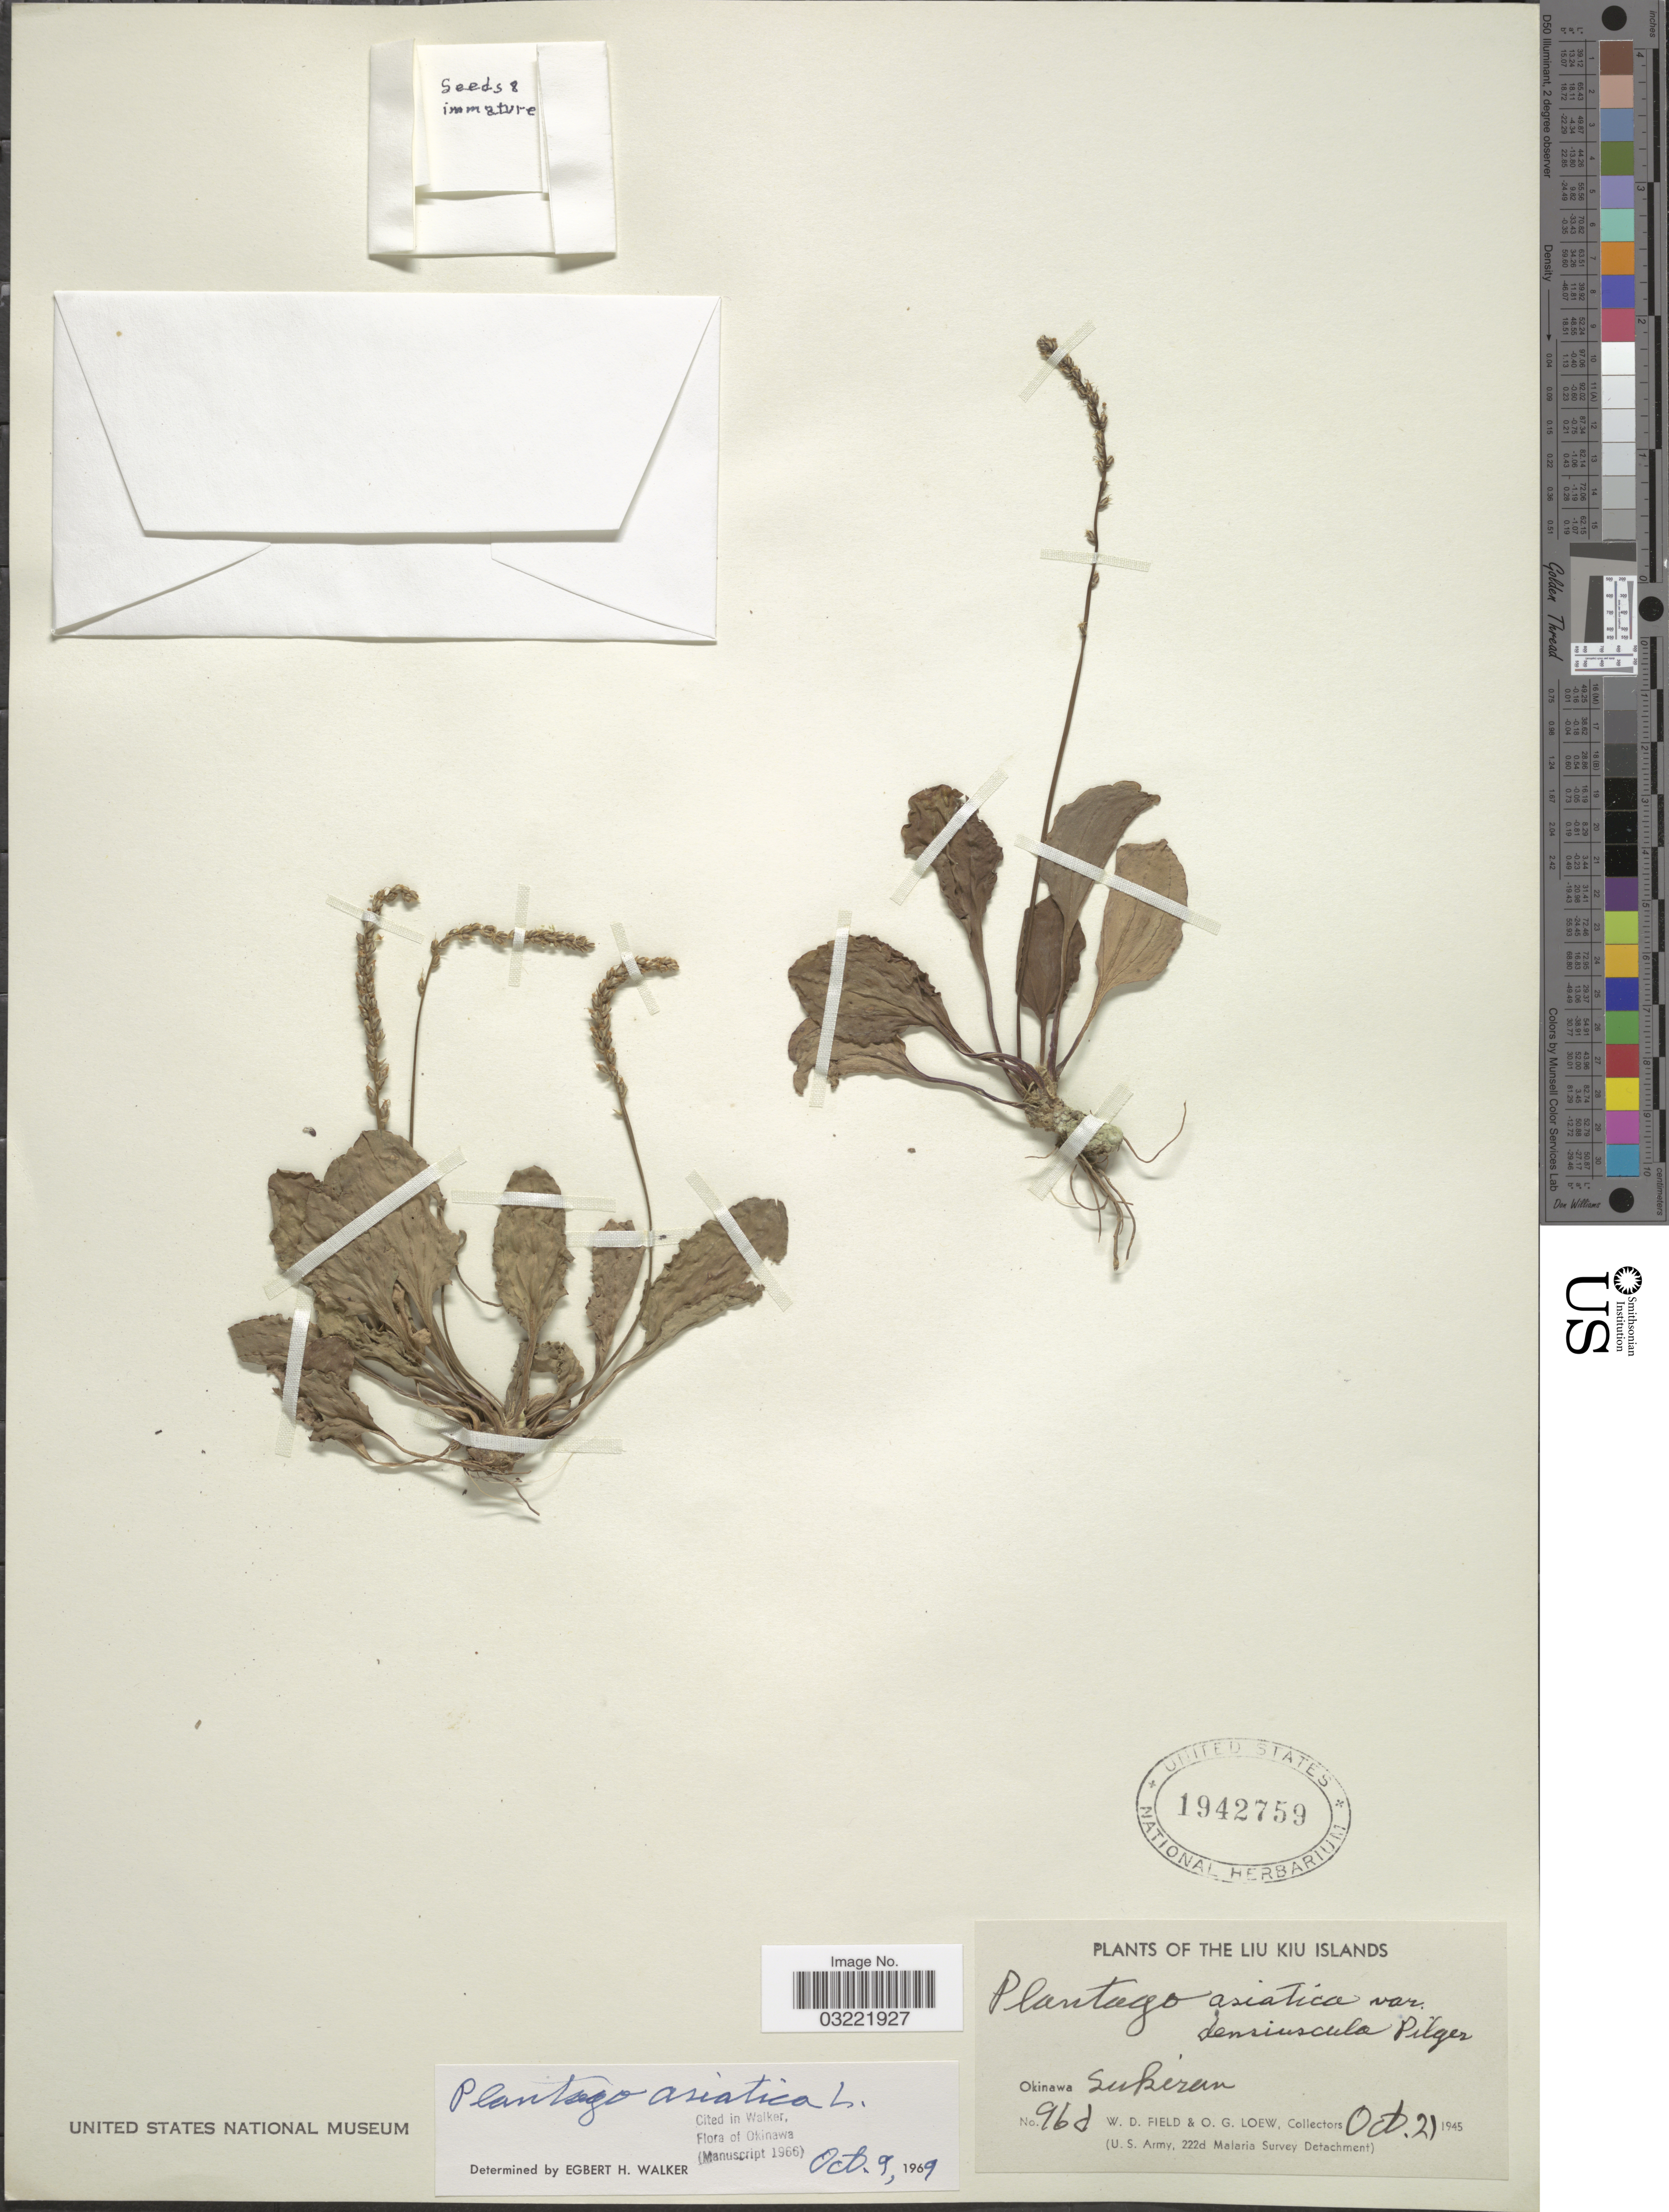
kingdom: Plantae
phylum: Tracheophyta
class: Magnoliopsida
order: Lamiales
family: Plantaginaceae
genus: Plantago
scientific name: Plantago asiatica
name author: L.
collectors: W. D. Field & O. G. Loew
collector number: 968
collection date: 1945-10-21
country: Japan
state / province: Okinawa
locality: The Liu Kiu Islands. Sukiran.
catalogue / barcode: US 1942759